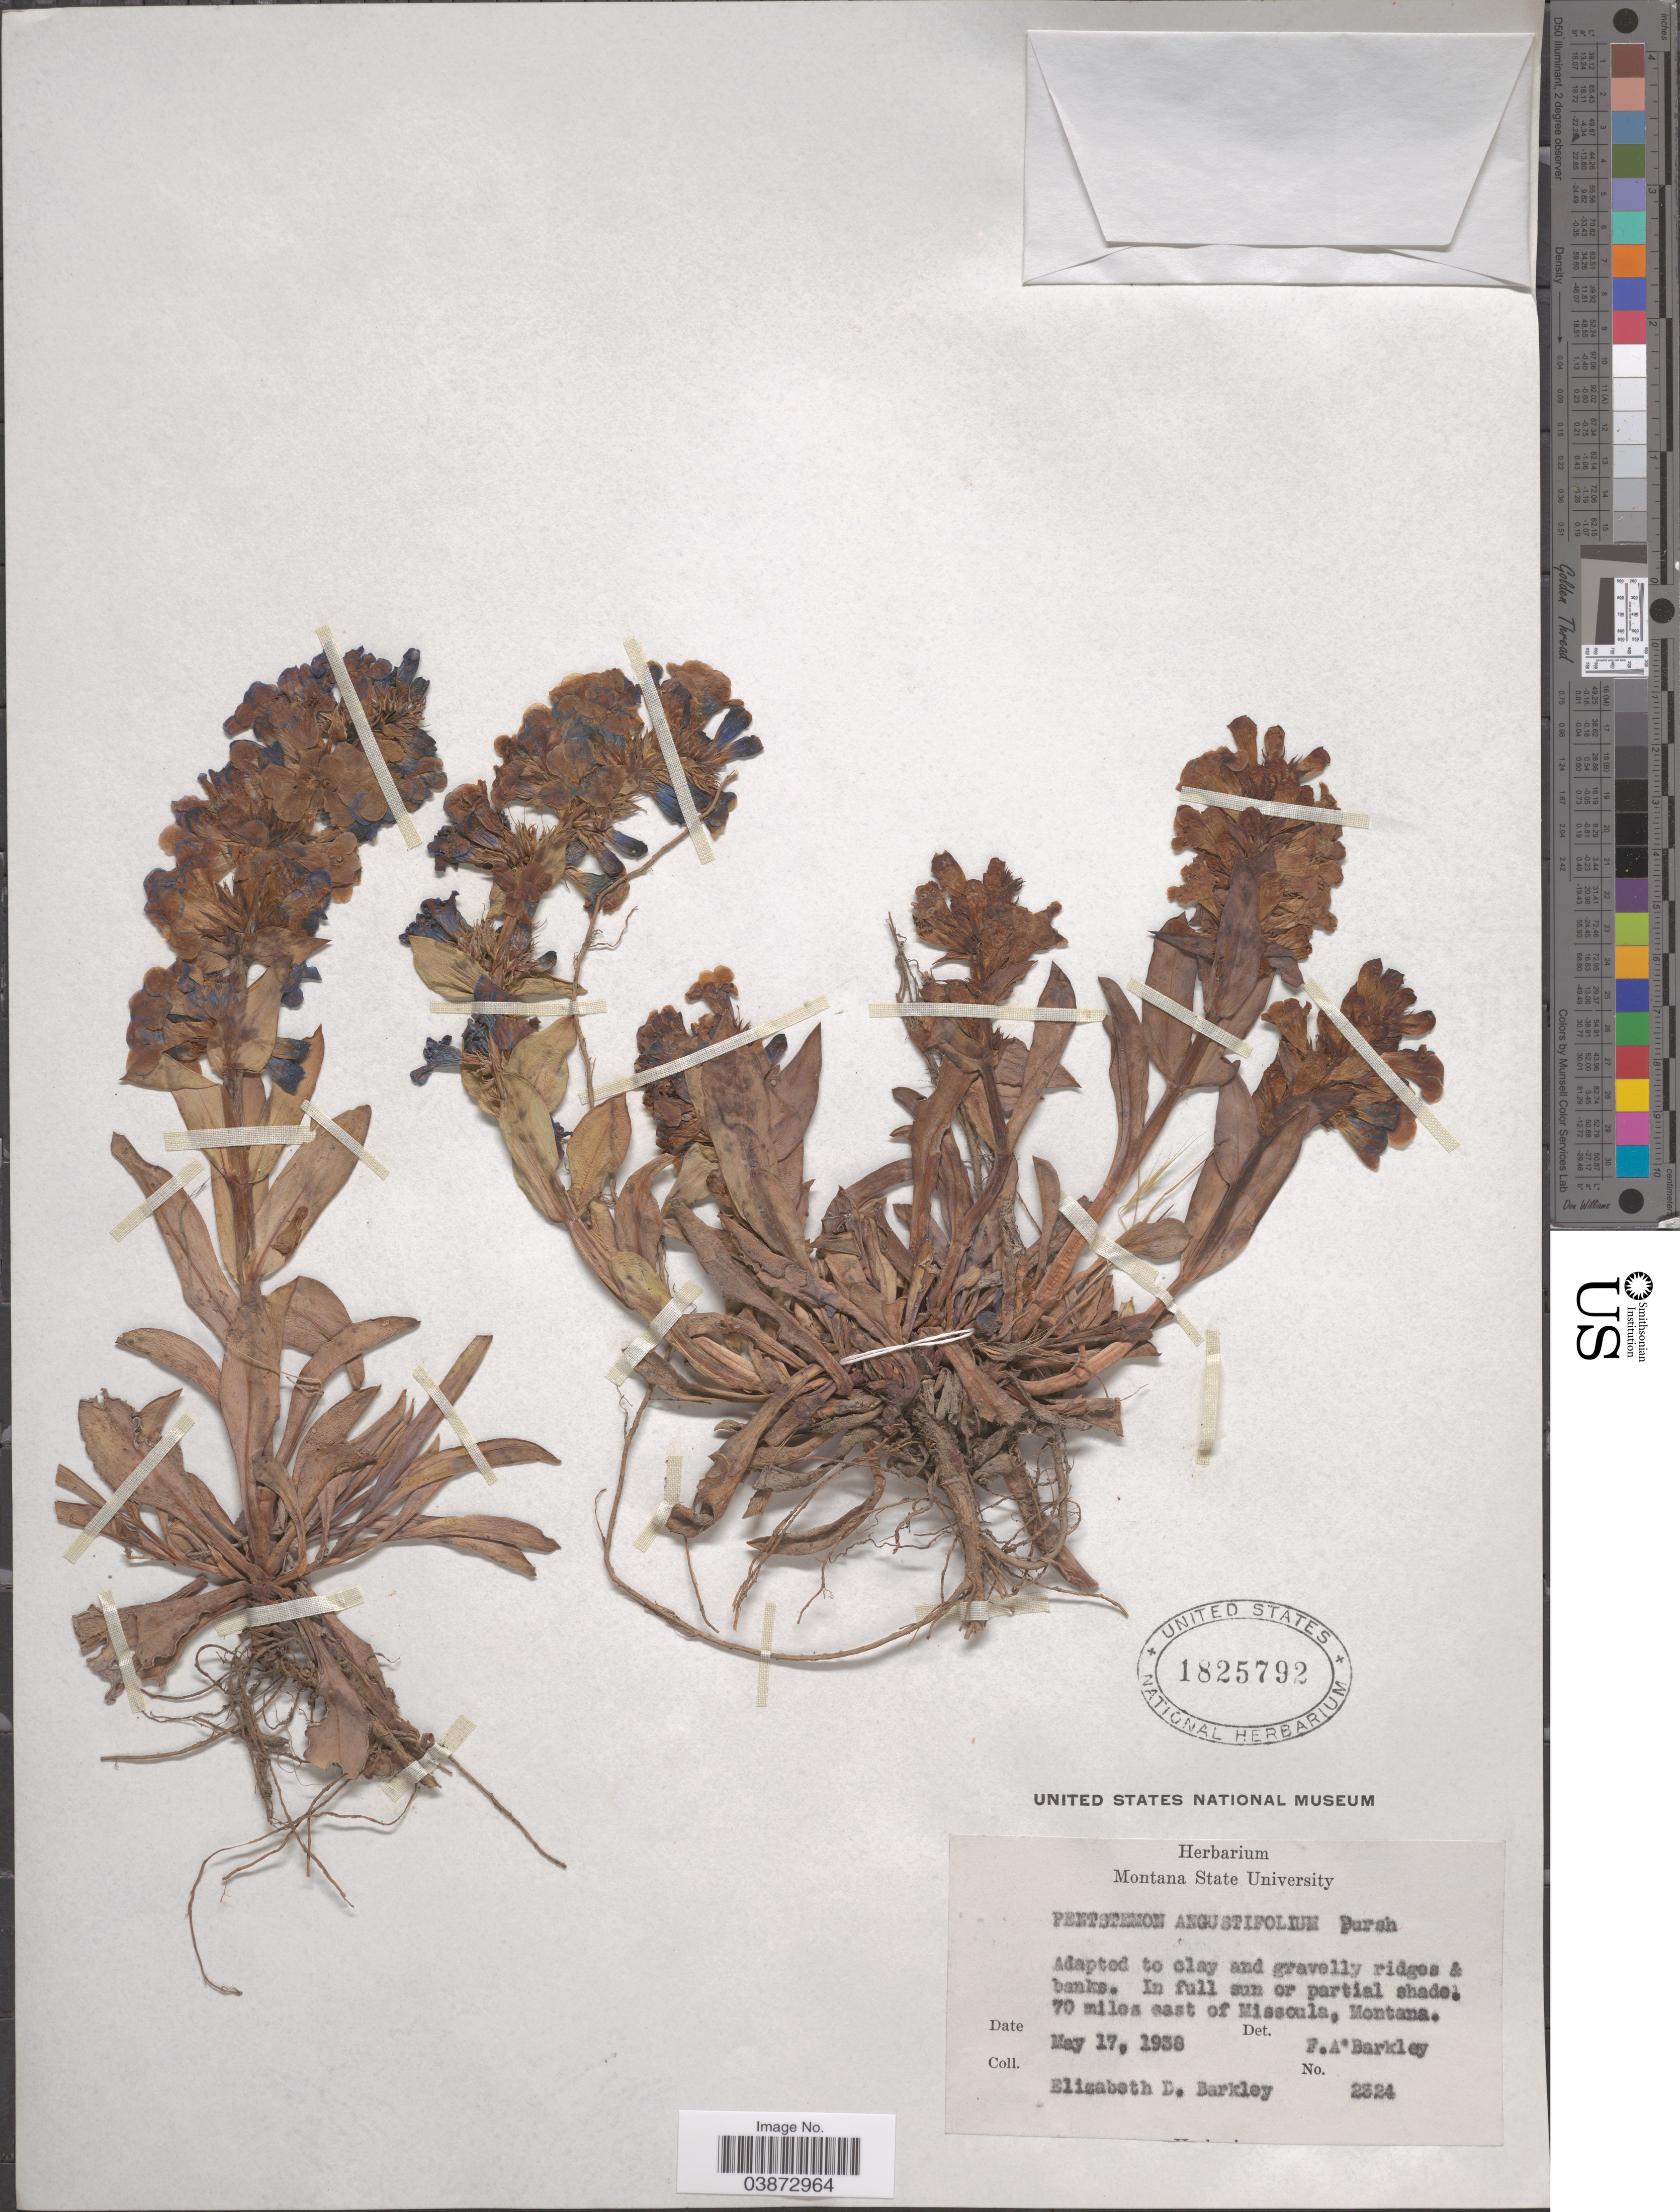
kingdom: Plantae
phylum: Tracheophyta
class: Magnoliopsida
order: Lamiales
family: Plantaginaceae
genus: Penstemon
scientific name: Penstemon angustifolius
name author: Nutt. ex Pursh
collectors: E. D.Barkley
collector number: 2324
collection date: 1938-05-17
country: United States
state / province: Montana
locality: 70 miles east of Missoula.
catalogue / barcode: US 1825792